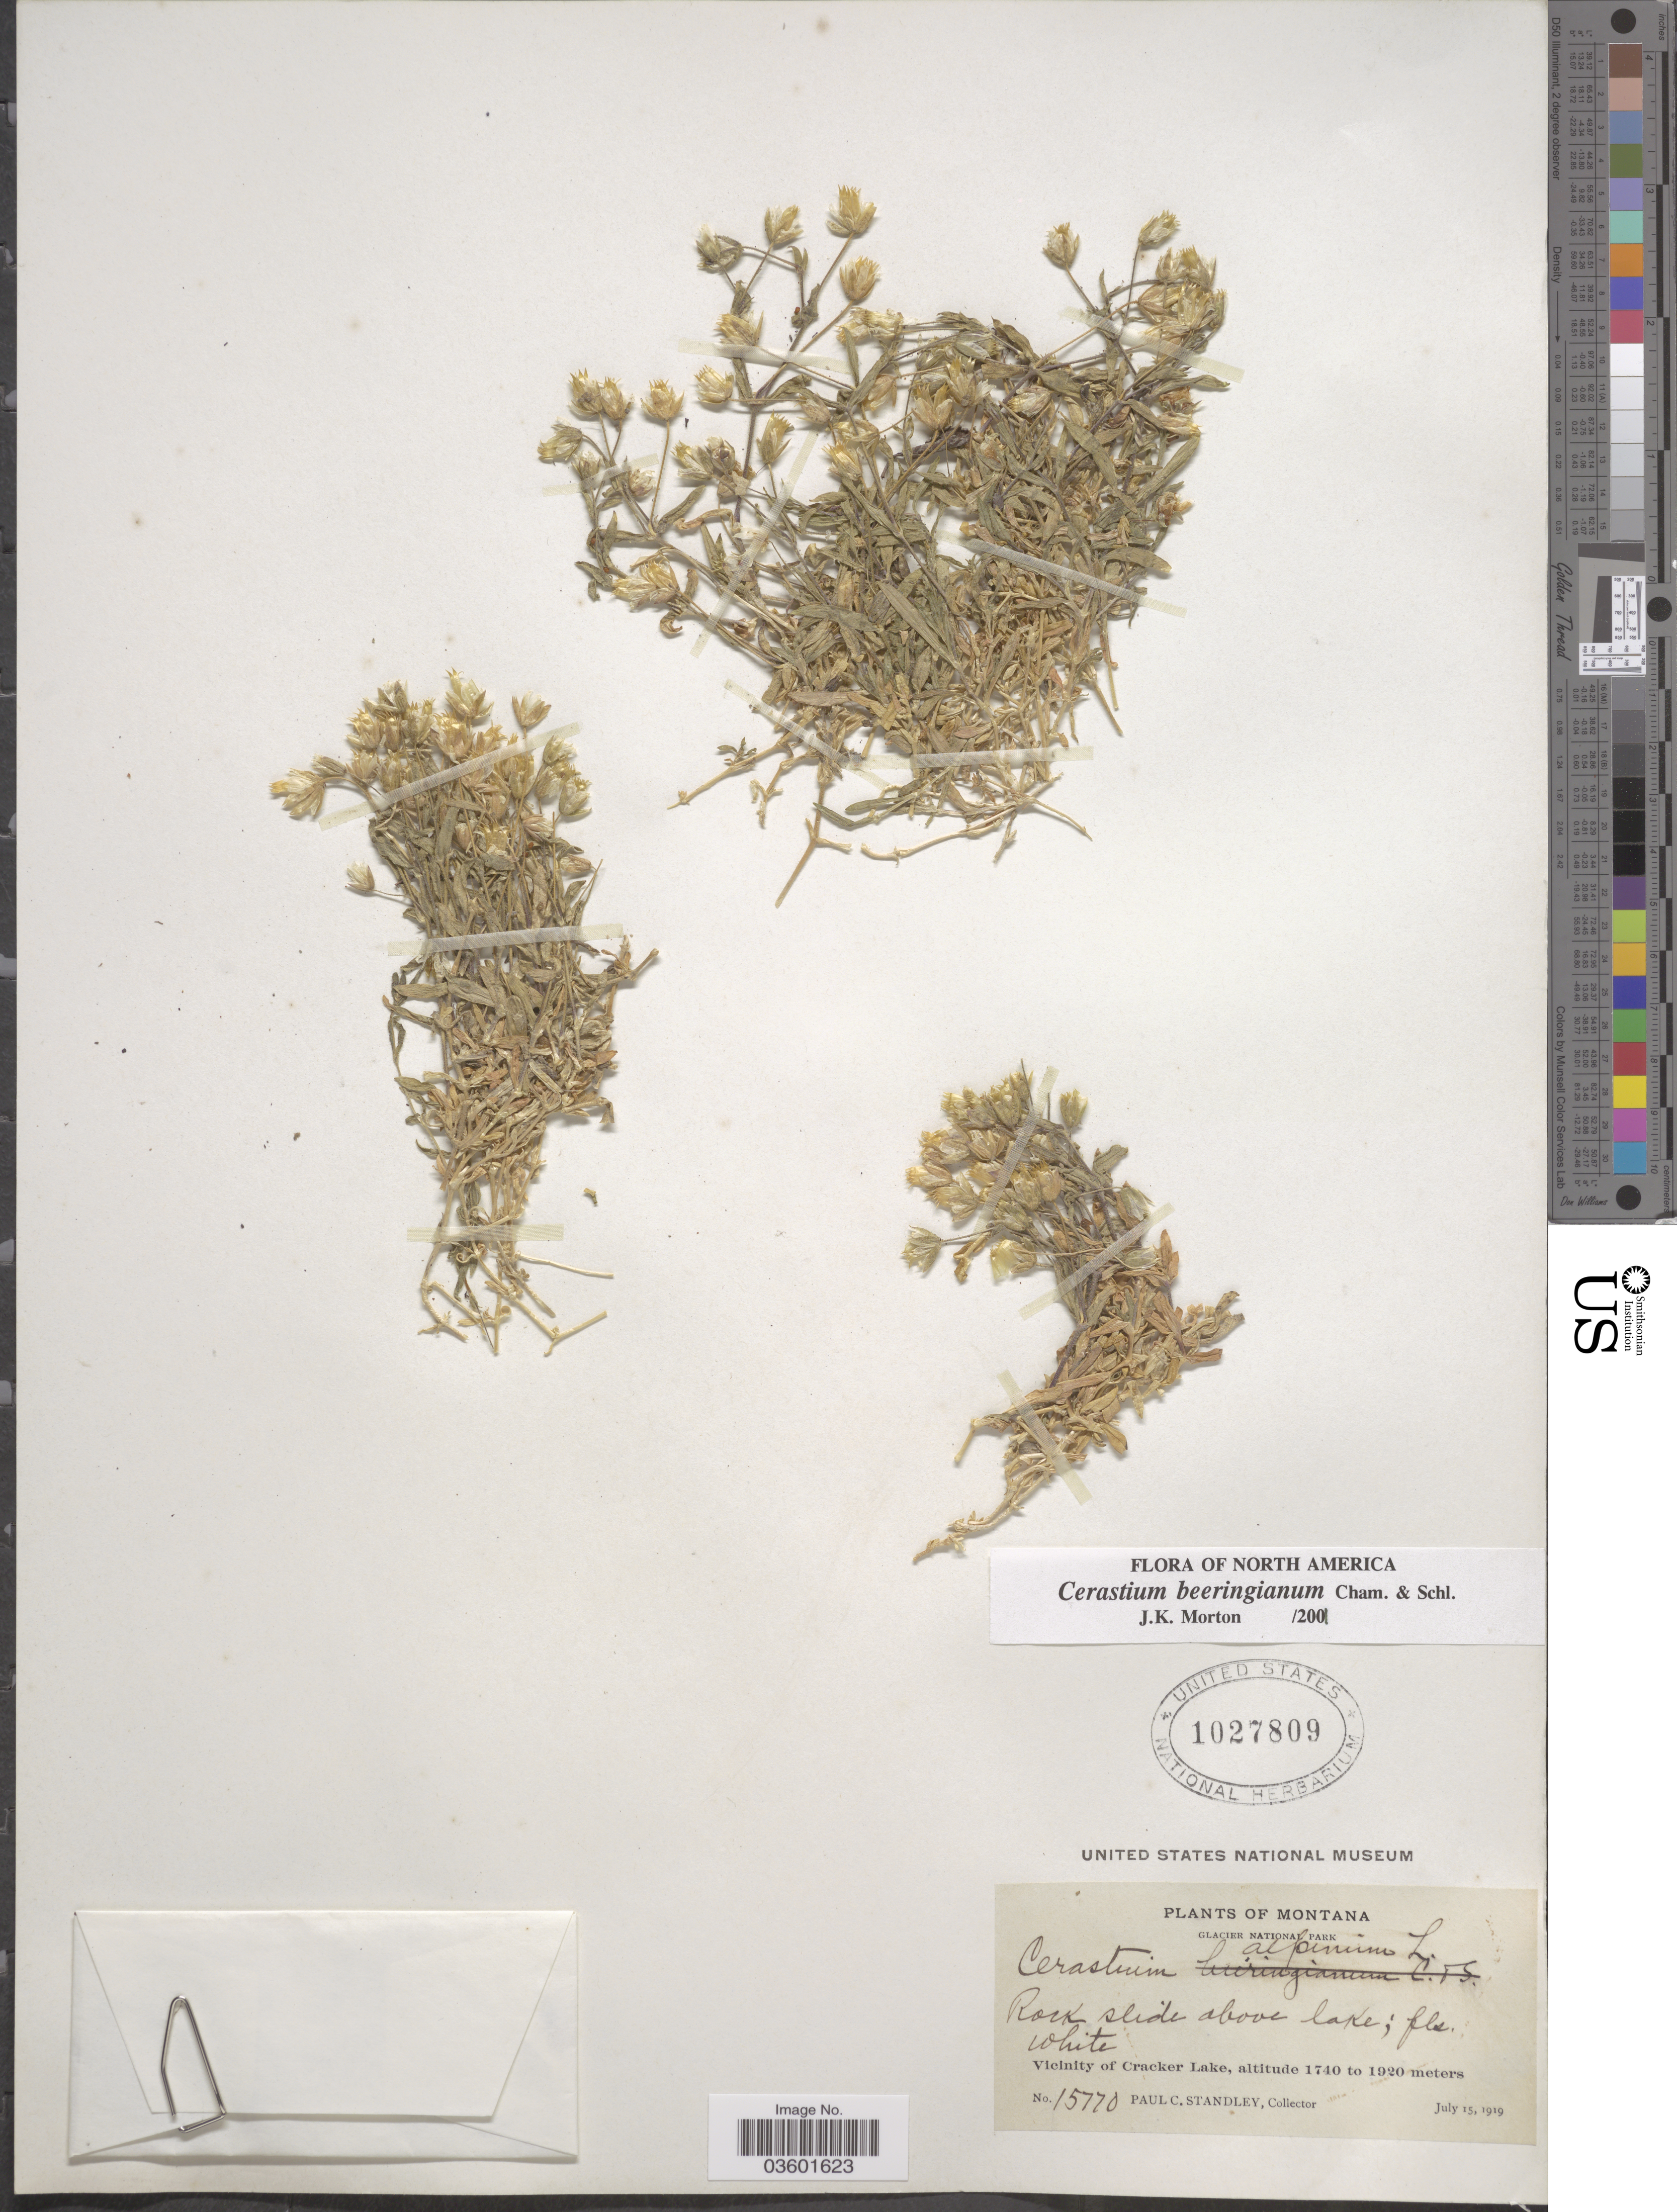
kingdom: Plantae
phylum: Tracheophyta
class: Magnoliopsida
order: Caryophyllales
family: Caryophyllaceae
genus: Cerastium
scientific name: Cerastium beeringianum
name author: Cham. & Schltdl.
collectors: P. C. Standley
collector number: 15770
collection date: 1919-07-15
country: United States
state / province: Montana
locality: Glacier National Park. Vicinity of Cracker Lake.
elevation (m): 1740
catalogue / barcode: US 1027809